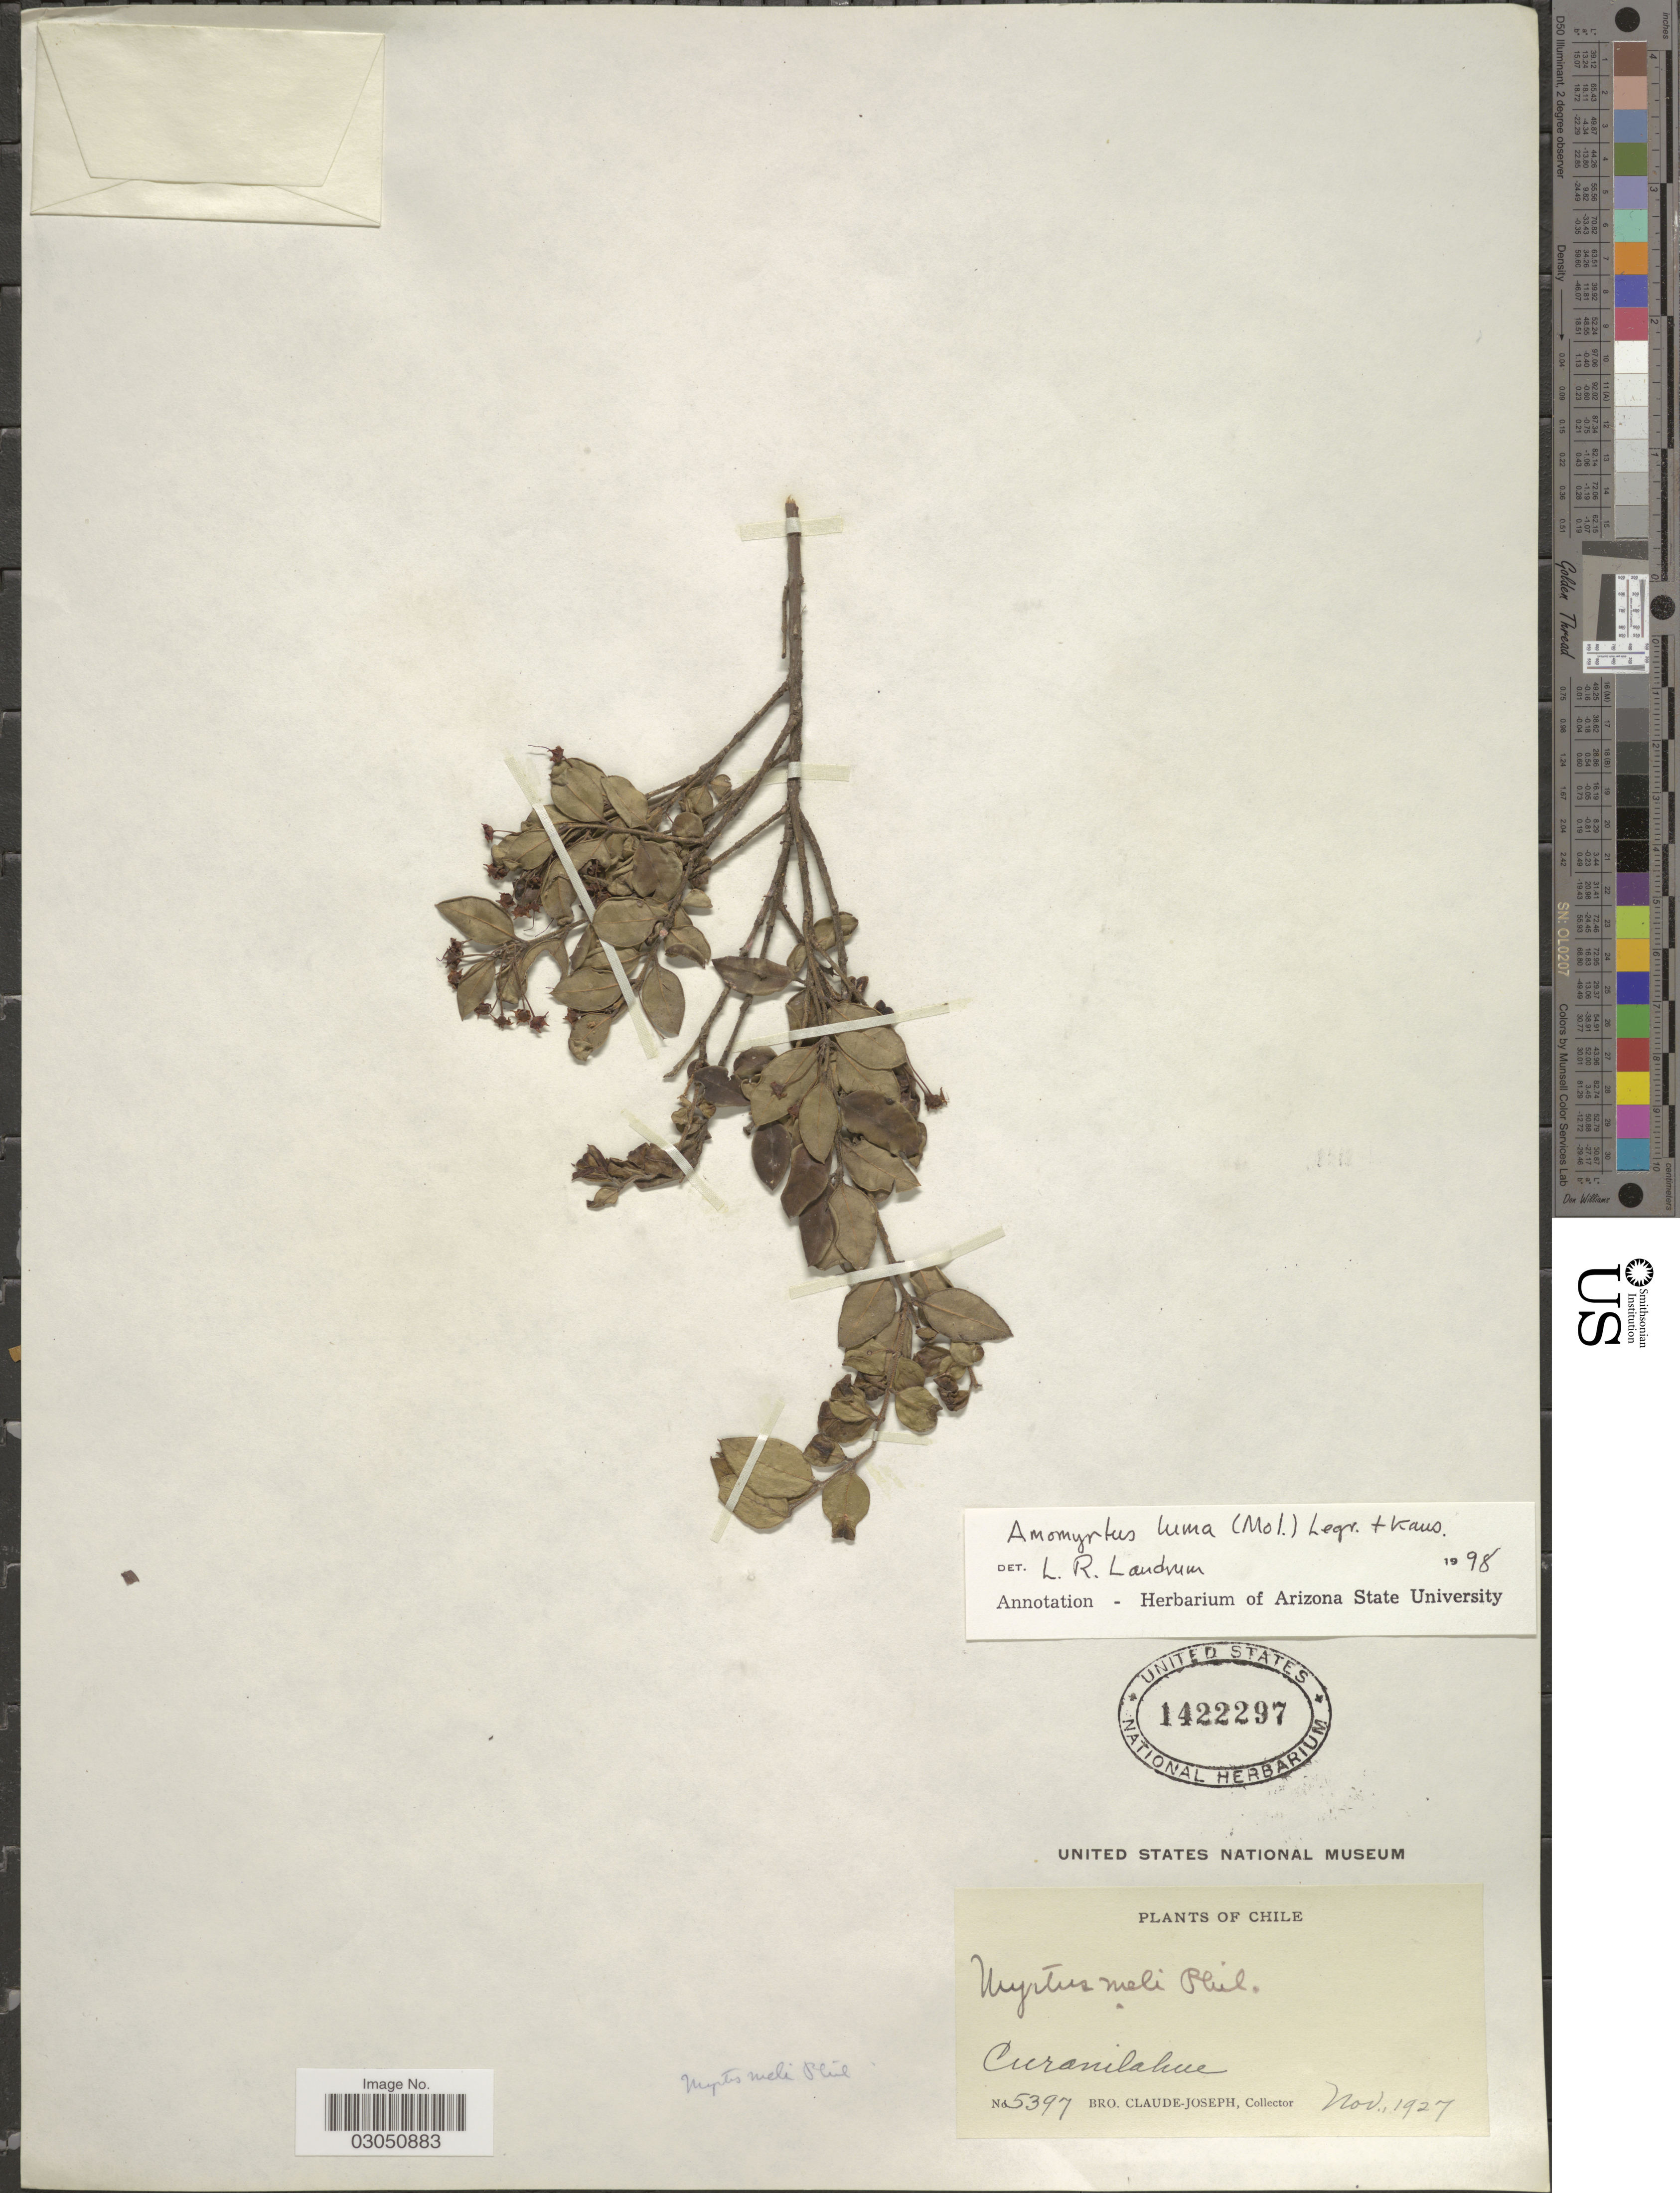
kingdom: Plantae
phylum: Tracheophyta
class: Magnoliopsida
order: Myrtales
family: Myrtaceae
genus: Amomyrtus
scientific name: Amomyrtus luma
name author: (Molina) D. Legrand & Kausel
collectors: Bro. Claude-Joseph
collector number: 5397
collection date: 1927-11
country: Chile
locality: Curanilahue.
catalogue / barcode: US 1422297